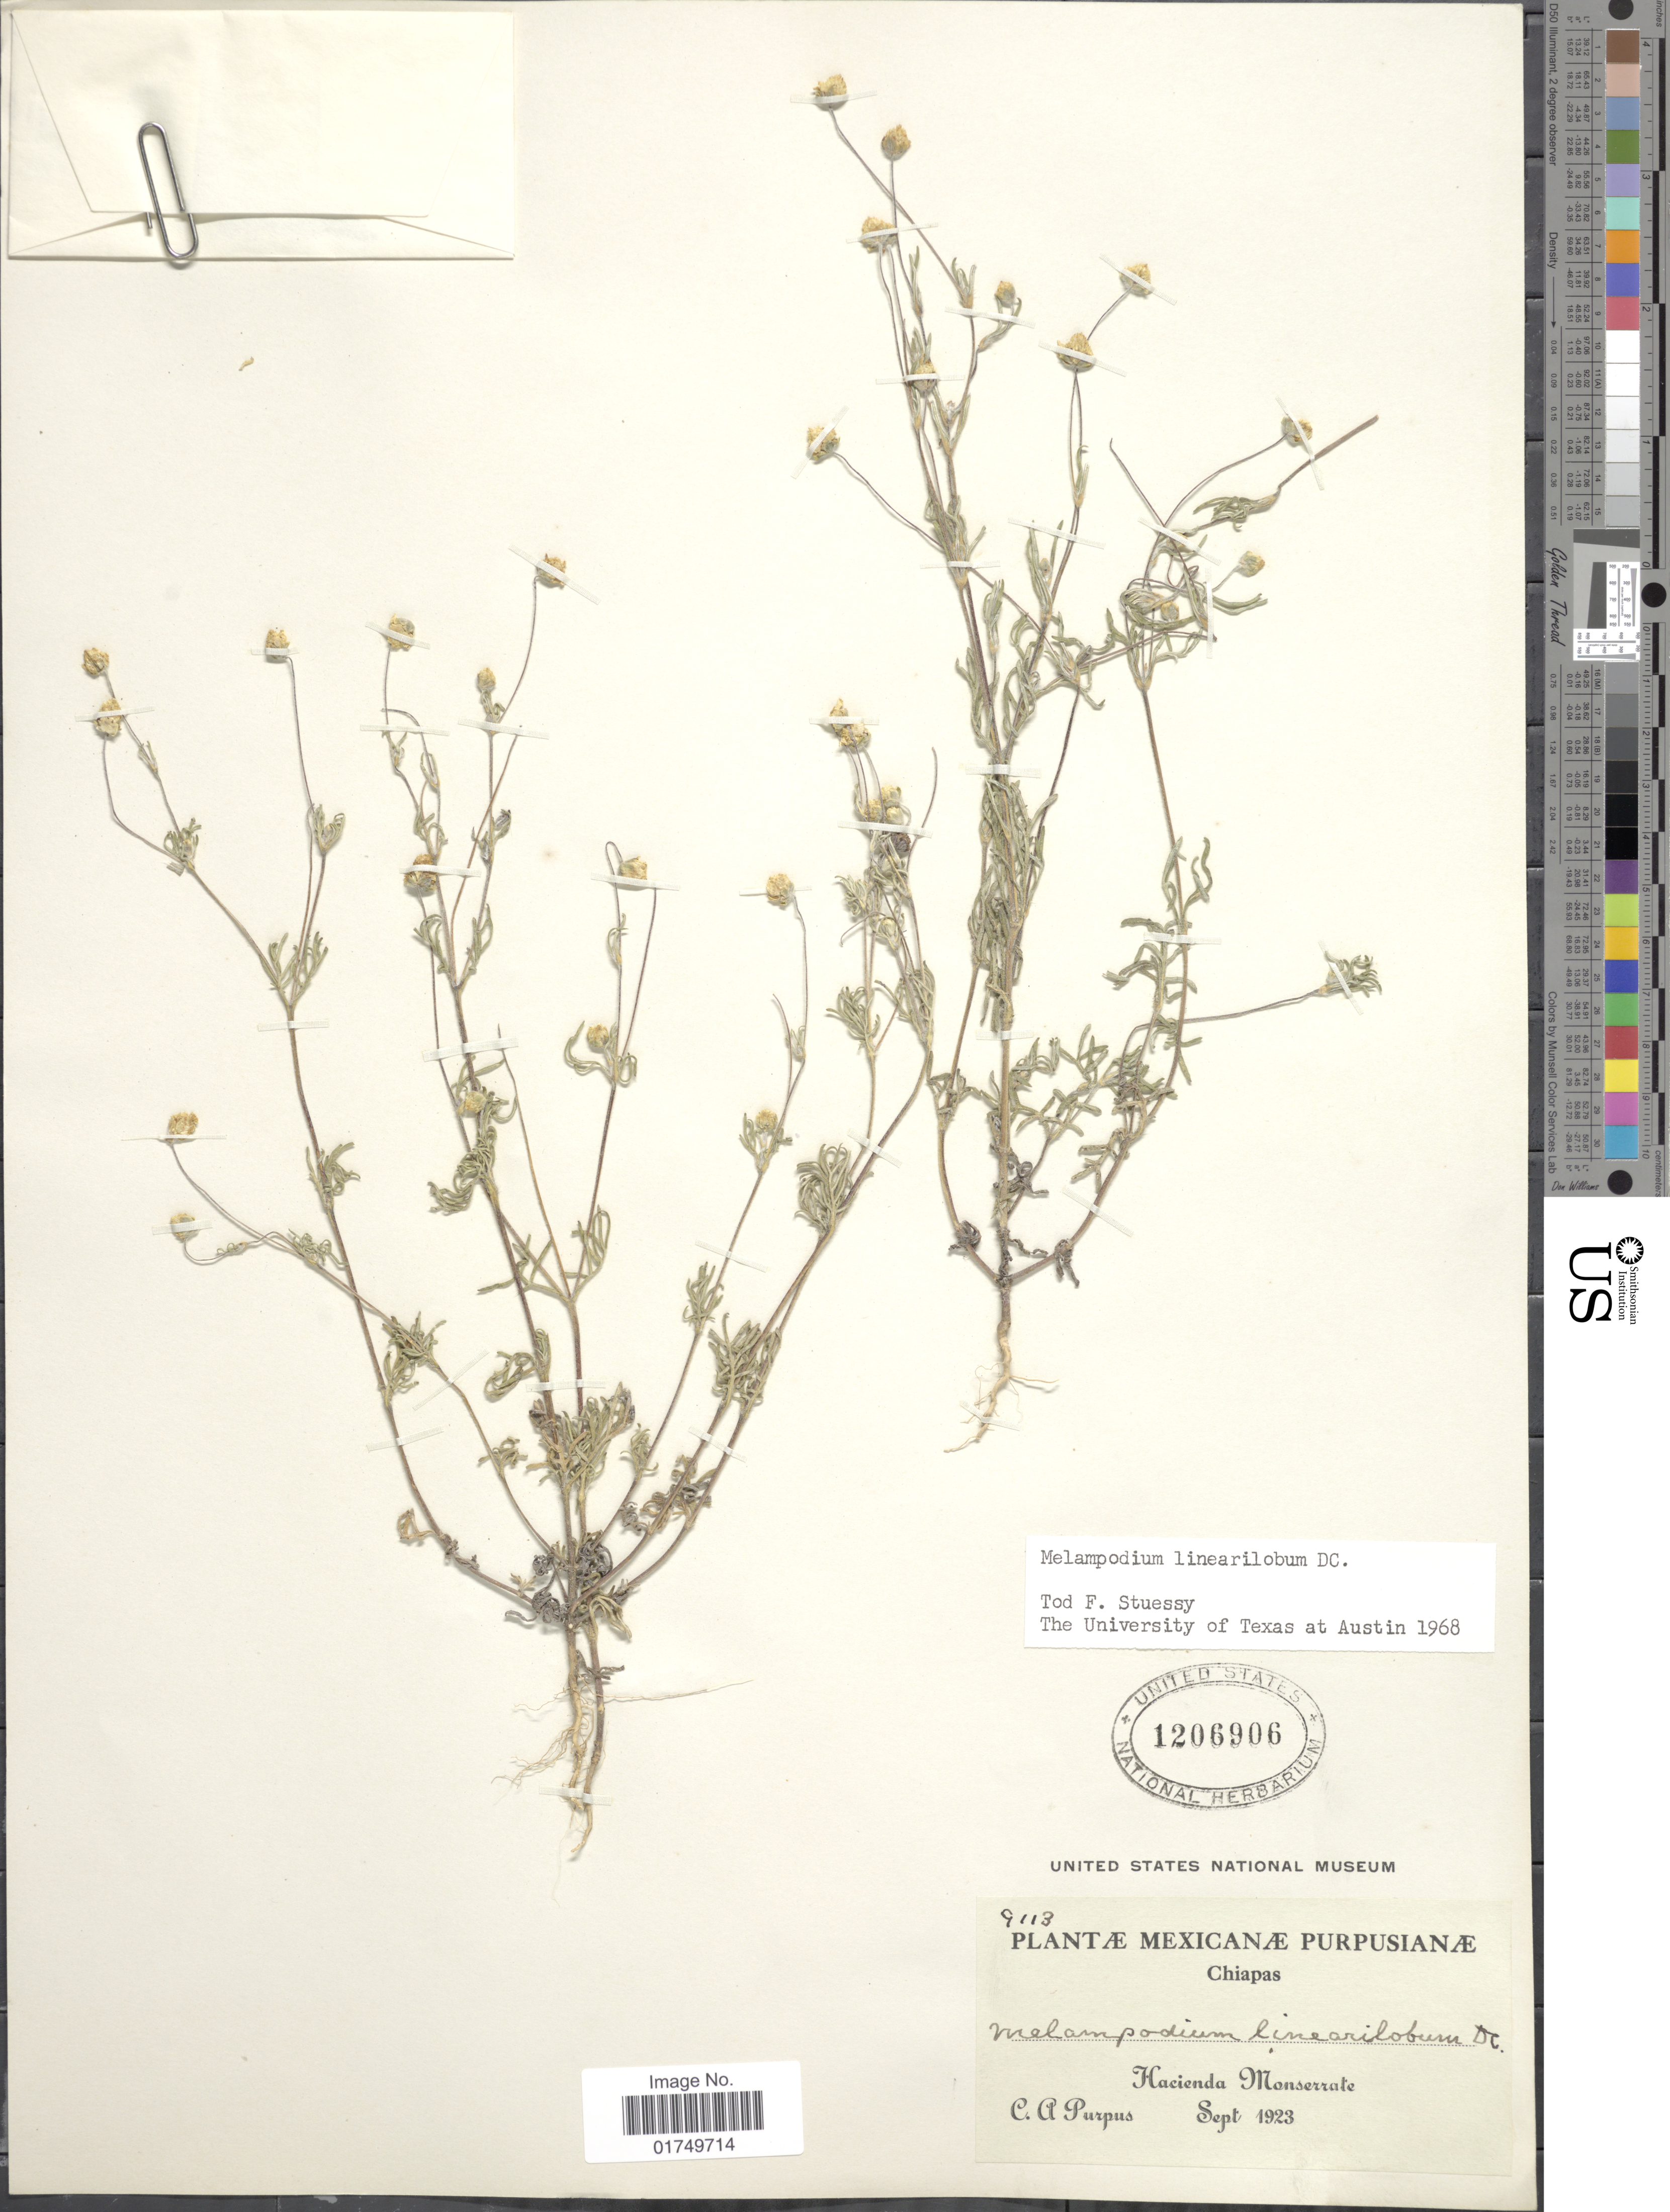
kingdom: Plantae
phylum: Tracheophyta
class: Magnoliopsida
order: Asterales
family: Asteraceae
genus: Melampodium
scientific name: Melampodium linearilobum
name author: DC.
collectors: C. A. Purpus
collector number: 9113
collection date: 1923-09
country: Mexico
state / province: Chiapas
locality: Hacienda Monserrate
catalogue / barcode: US 1206906